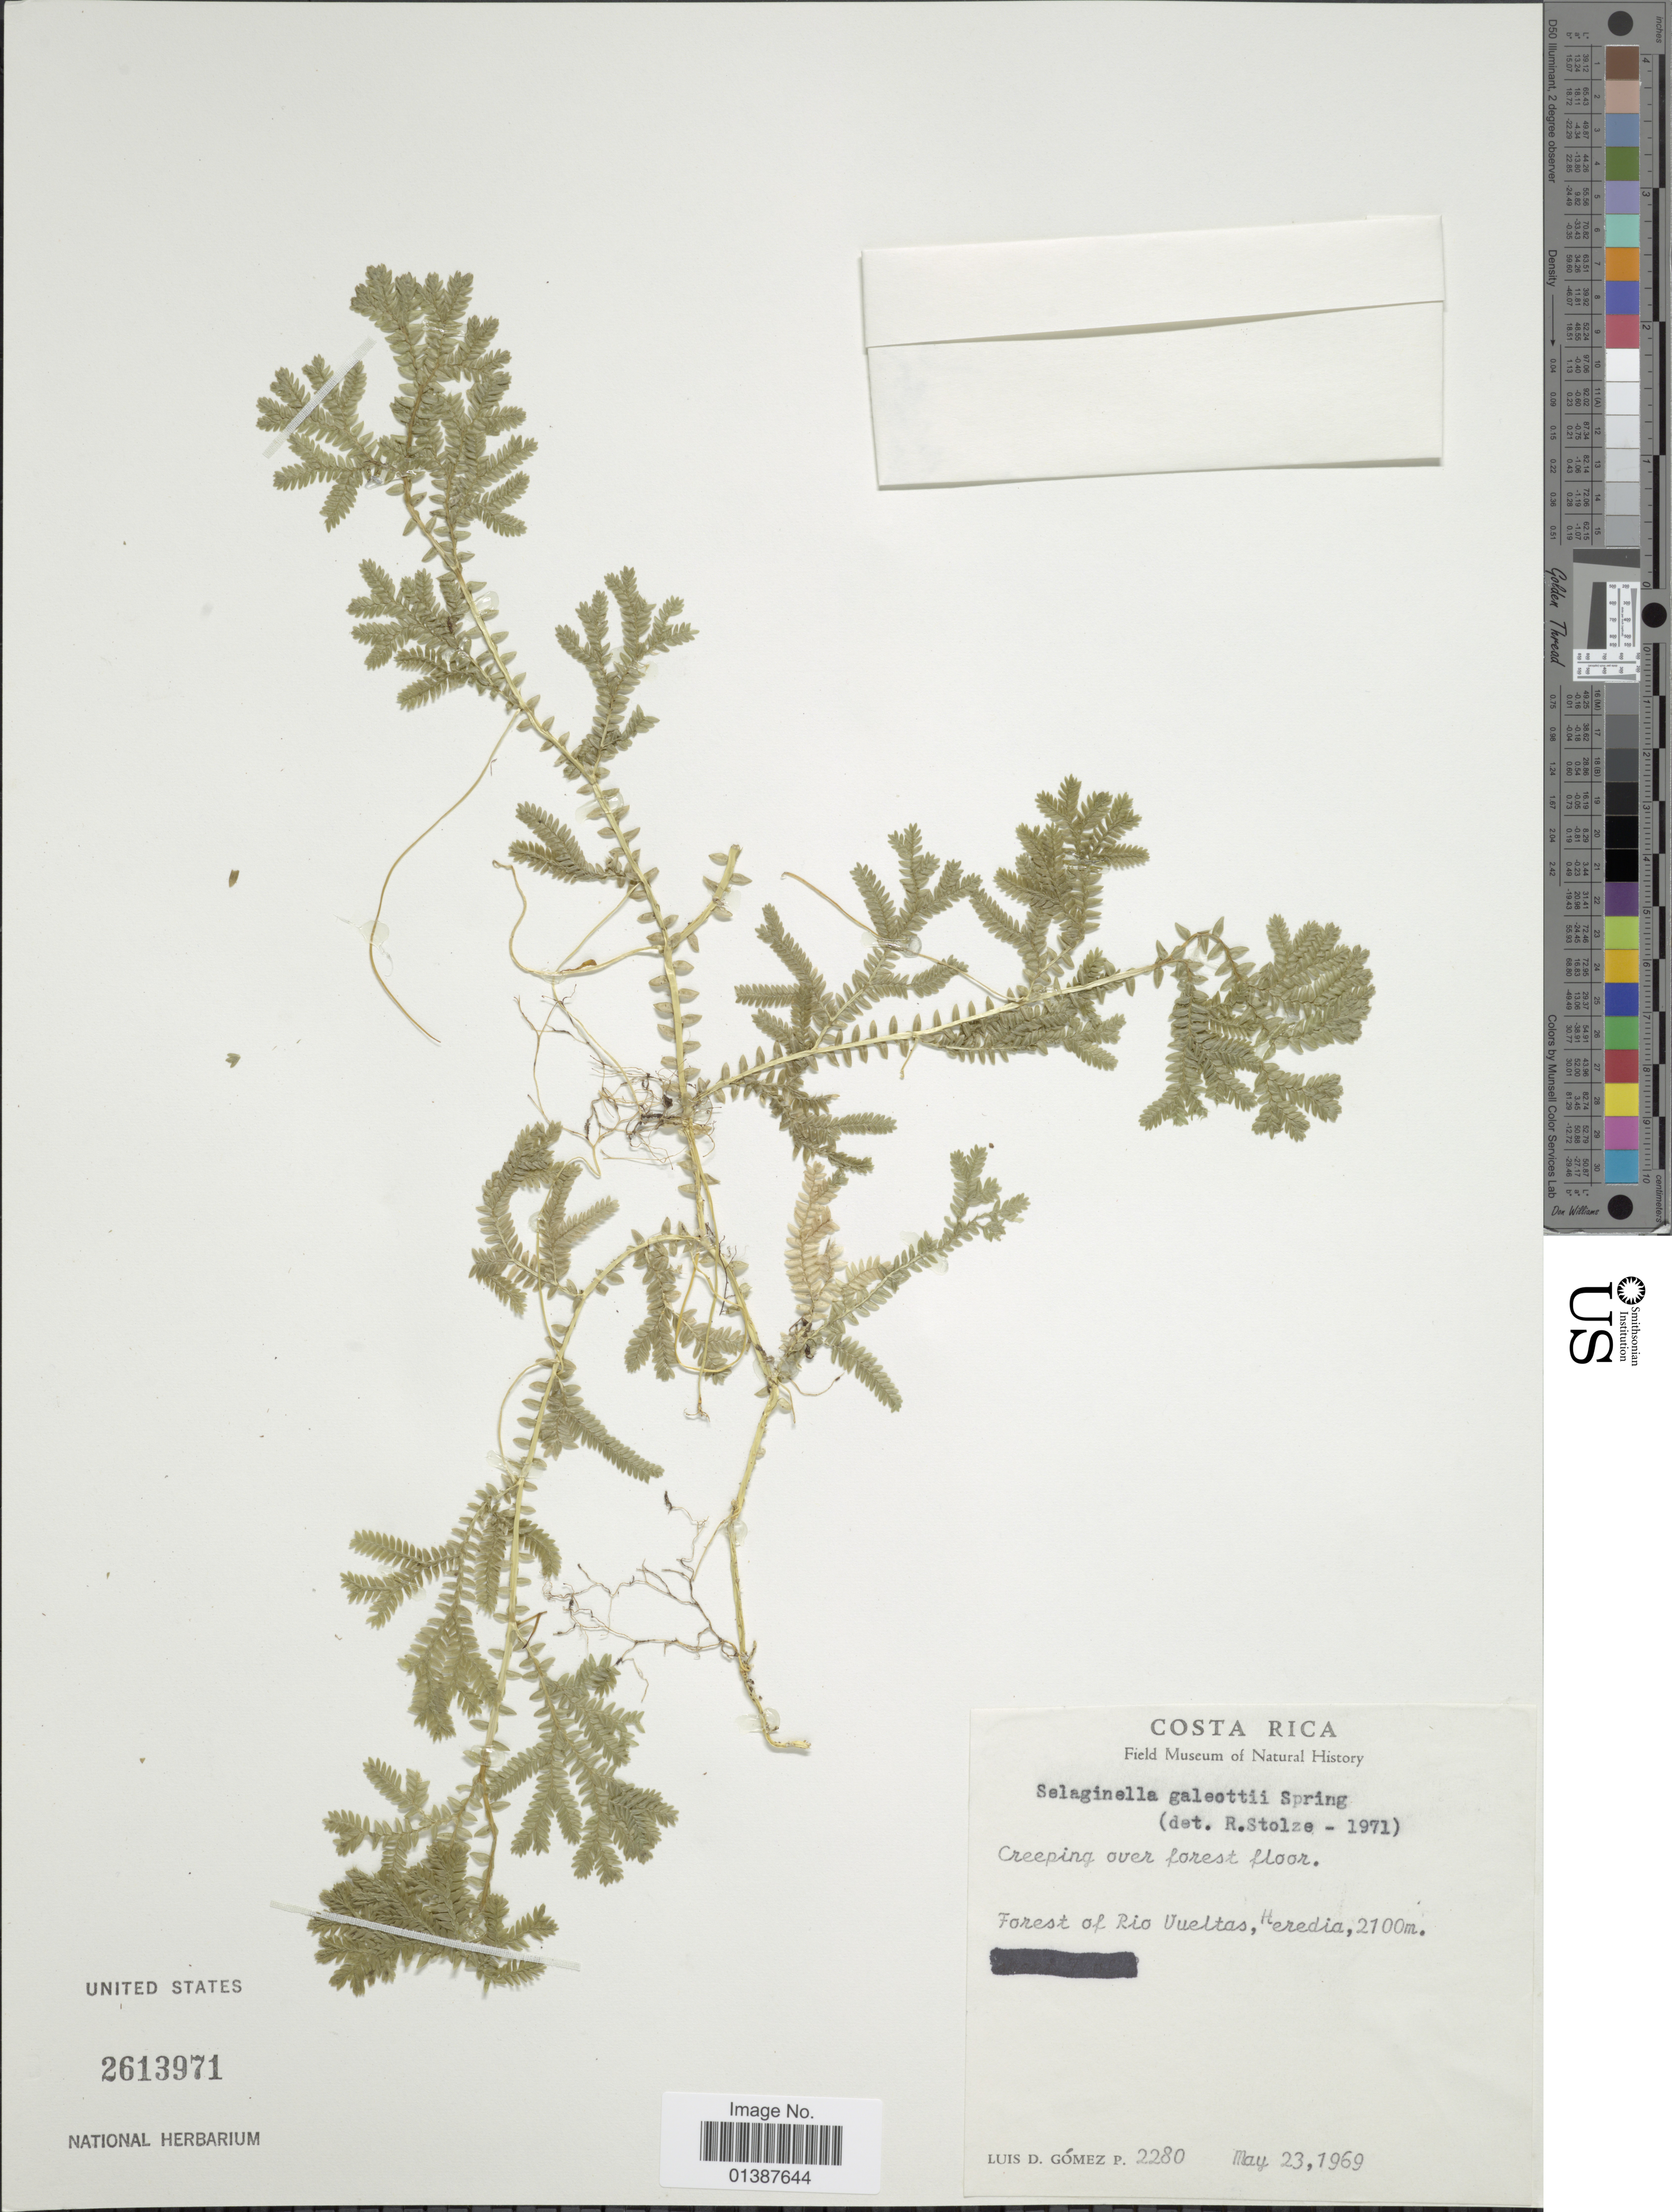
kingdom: Plantae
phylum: Tracheophyta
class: Lycopodiopsida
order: Selaginellales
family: Selaginellaceae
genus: Selaginella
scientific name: Selaginella galeottii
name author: Spring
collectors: L. D. Gómez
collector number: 2280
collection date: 1969-05-23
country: Costa Rica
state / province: Heredia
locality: Forest of rio Vueltas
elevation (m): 2100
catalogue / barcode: US 2613971